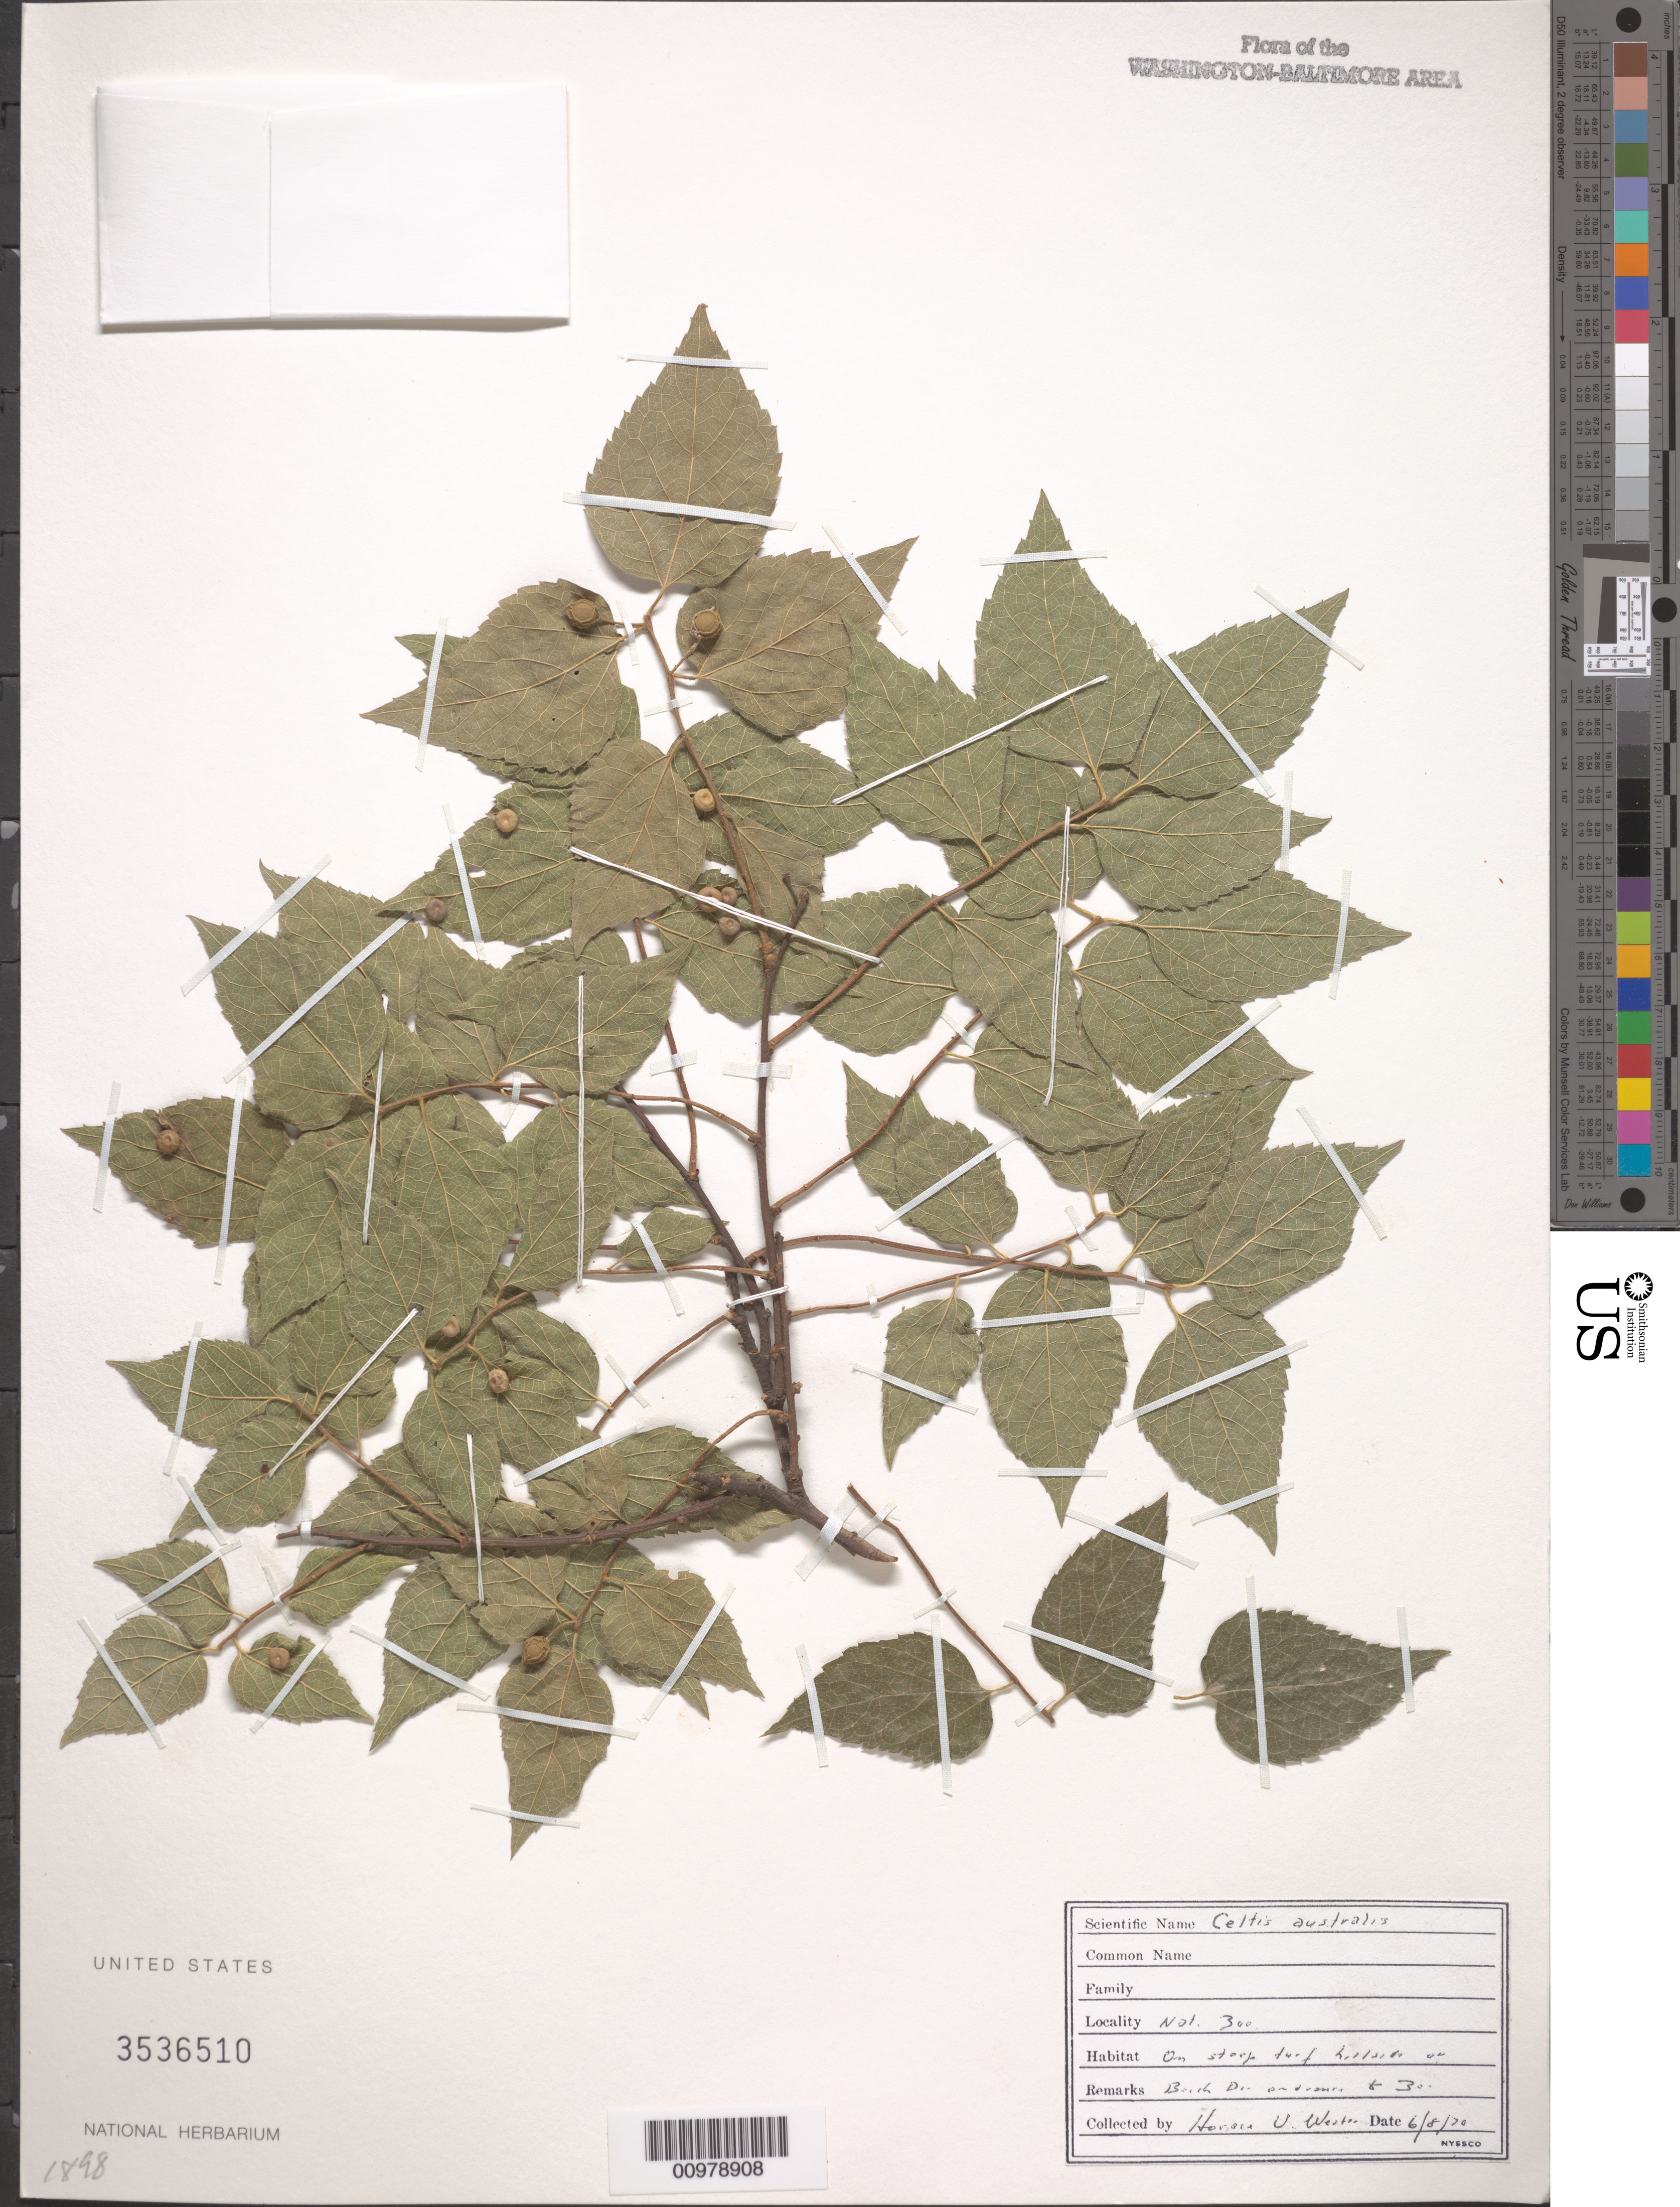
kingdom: Plantae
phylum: Tracheophyta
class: Magnoliopsida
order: Rosales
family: Cannabaceae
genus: Celtis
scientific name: Celtis australis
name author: L.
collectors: H. Wester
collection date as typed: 6/8/70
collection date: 1970-06-08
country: United States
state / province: District of Columbia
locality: Beach Drive entrance to Zoo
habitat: on steep turf hillside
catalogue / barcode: US 3536510